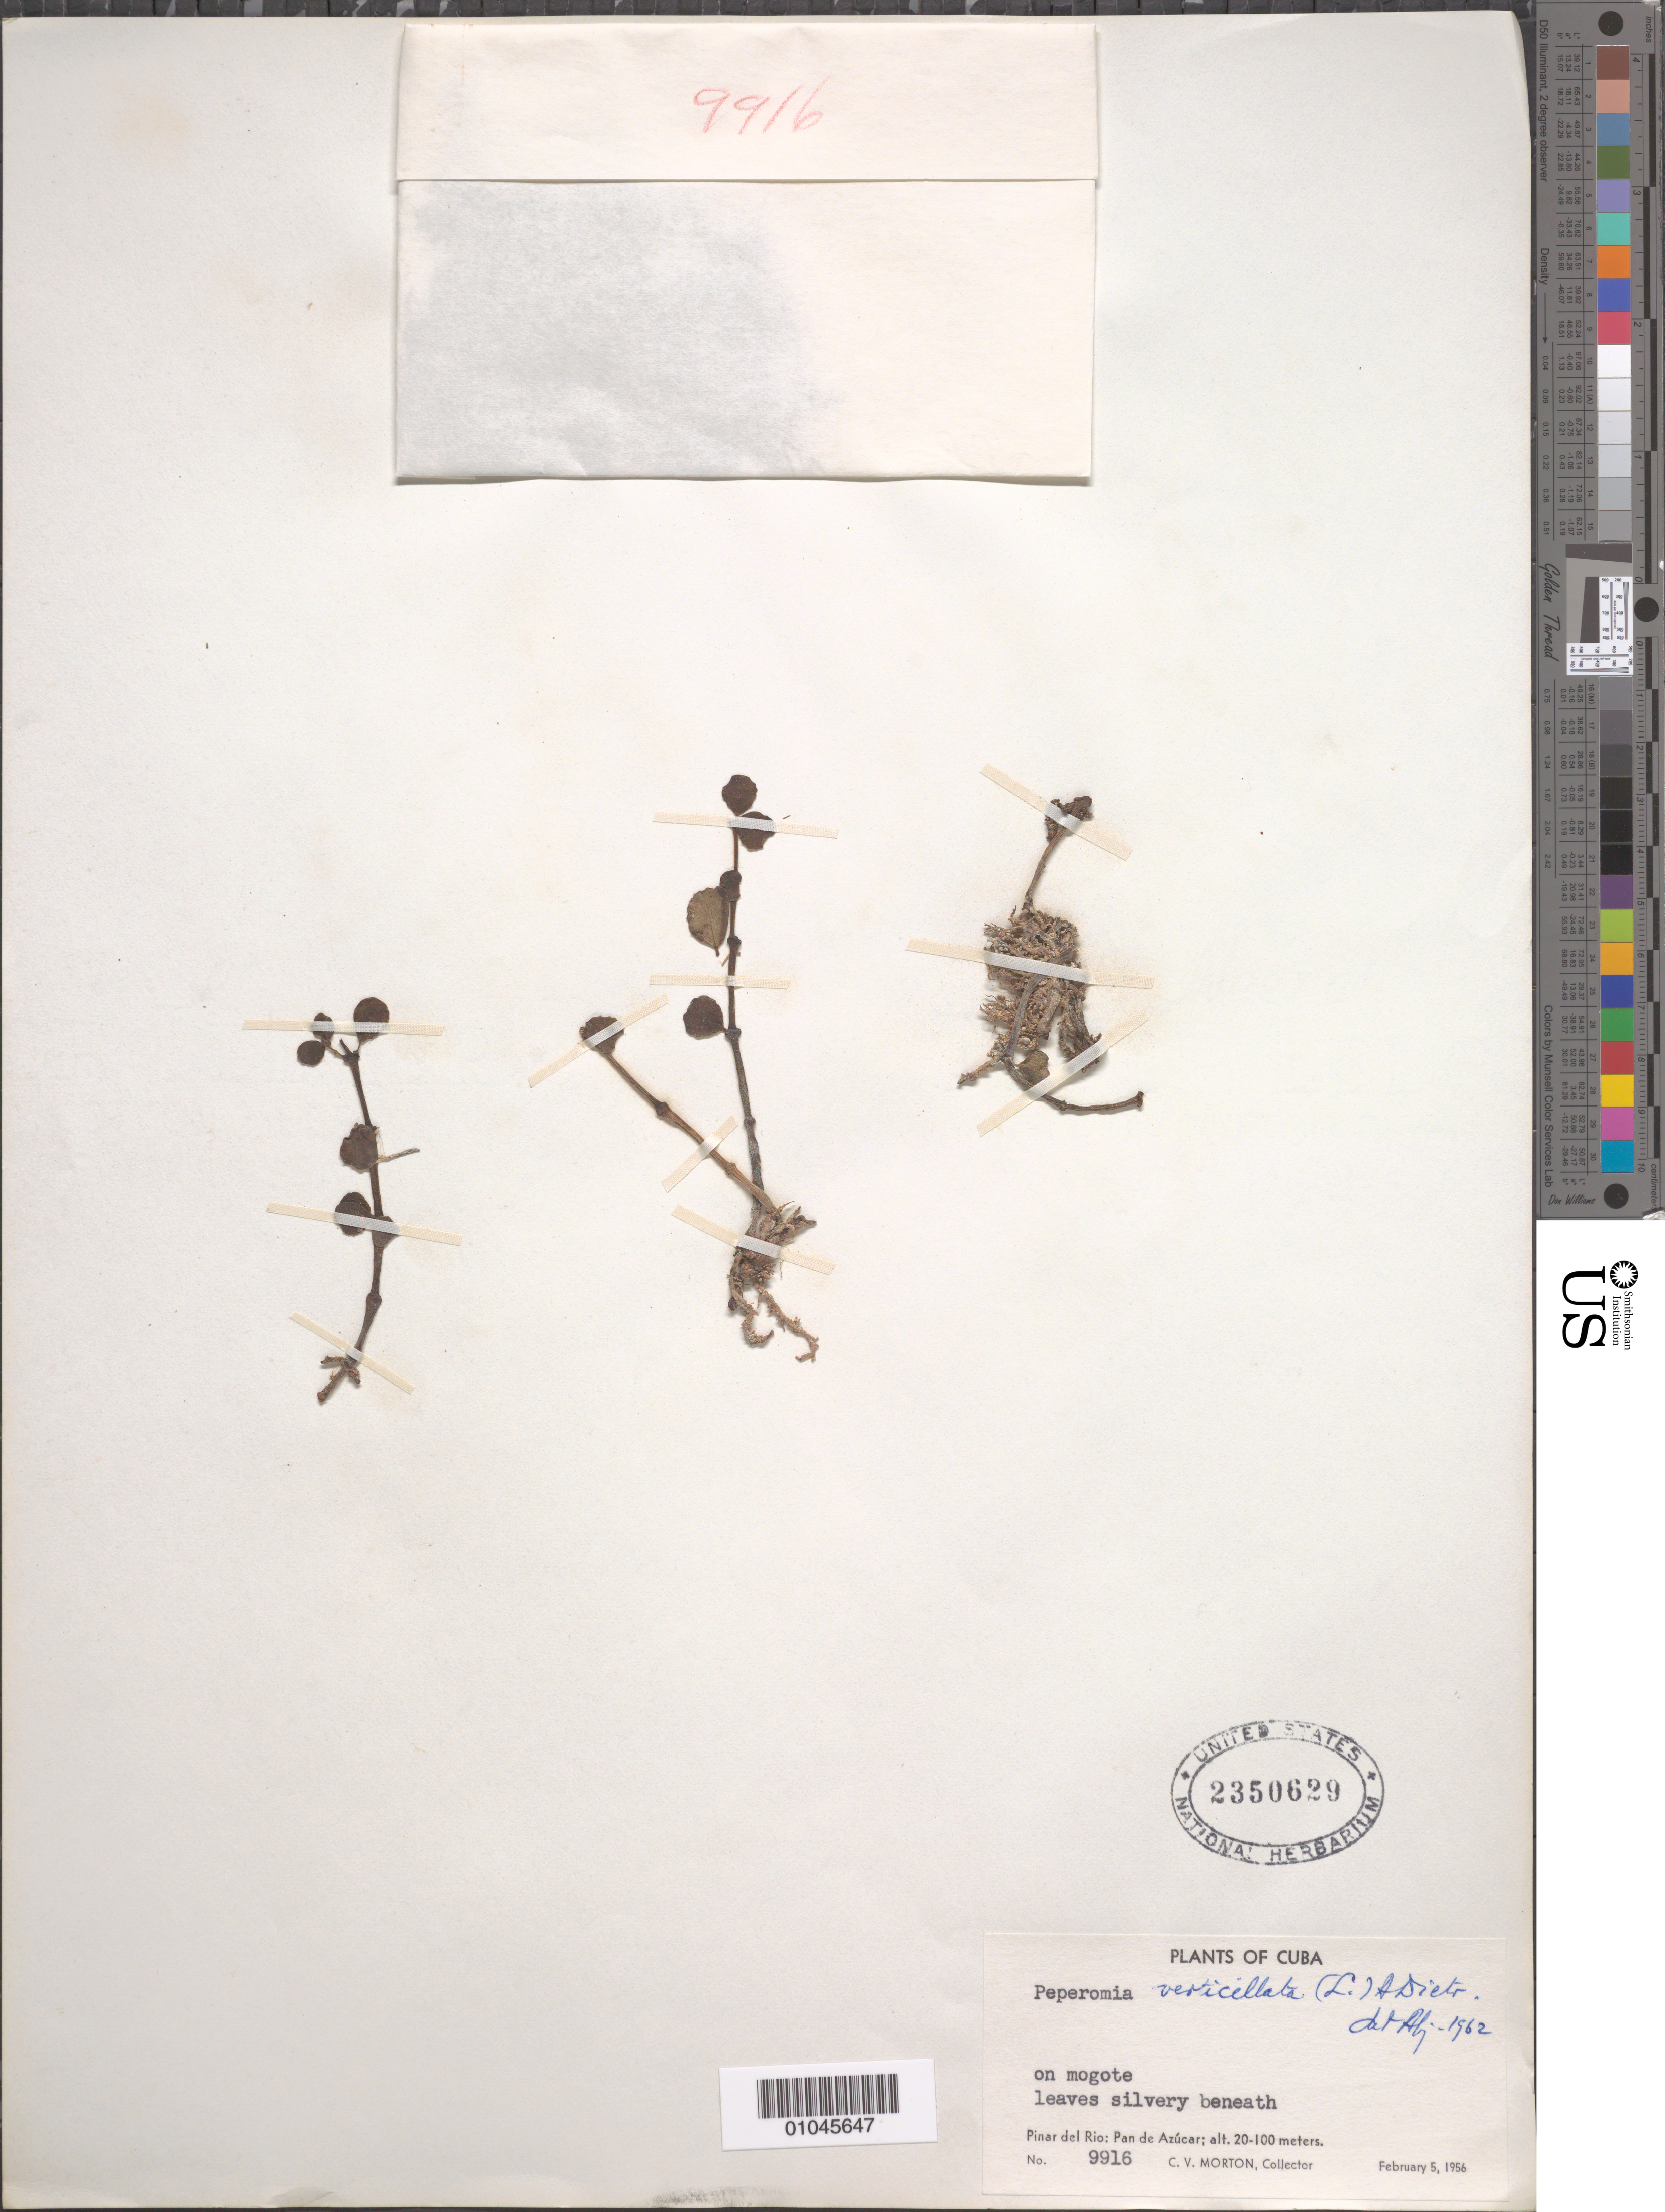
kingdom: Plantae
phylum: Tracheophyta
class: Magnoliopsida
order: Piperales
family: Piperaceae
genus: Peperomia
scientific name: Peperomia verticillata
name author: (L.) A. Dietr.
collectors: C. V. Morton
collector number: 9916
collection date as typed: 05 Feb 1956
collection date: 1956-02-05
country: Cuba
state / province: Pinar del Rio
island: Cuba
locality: On mogote Pinar del Rio: Pan de Azucar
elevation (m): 20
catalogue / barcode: US 2350629